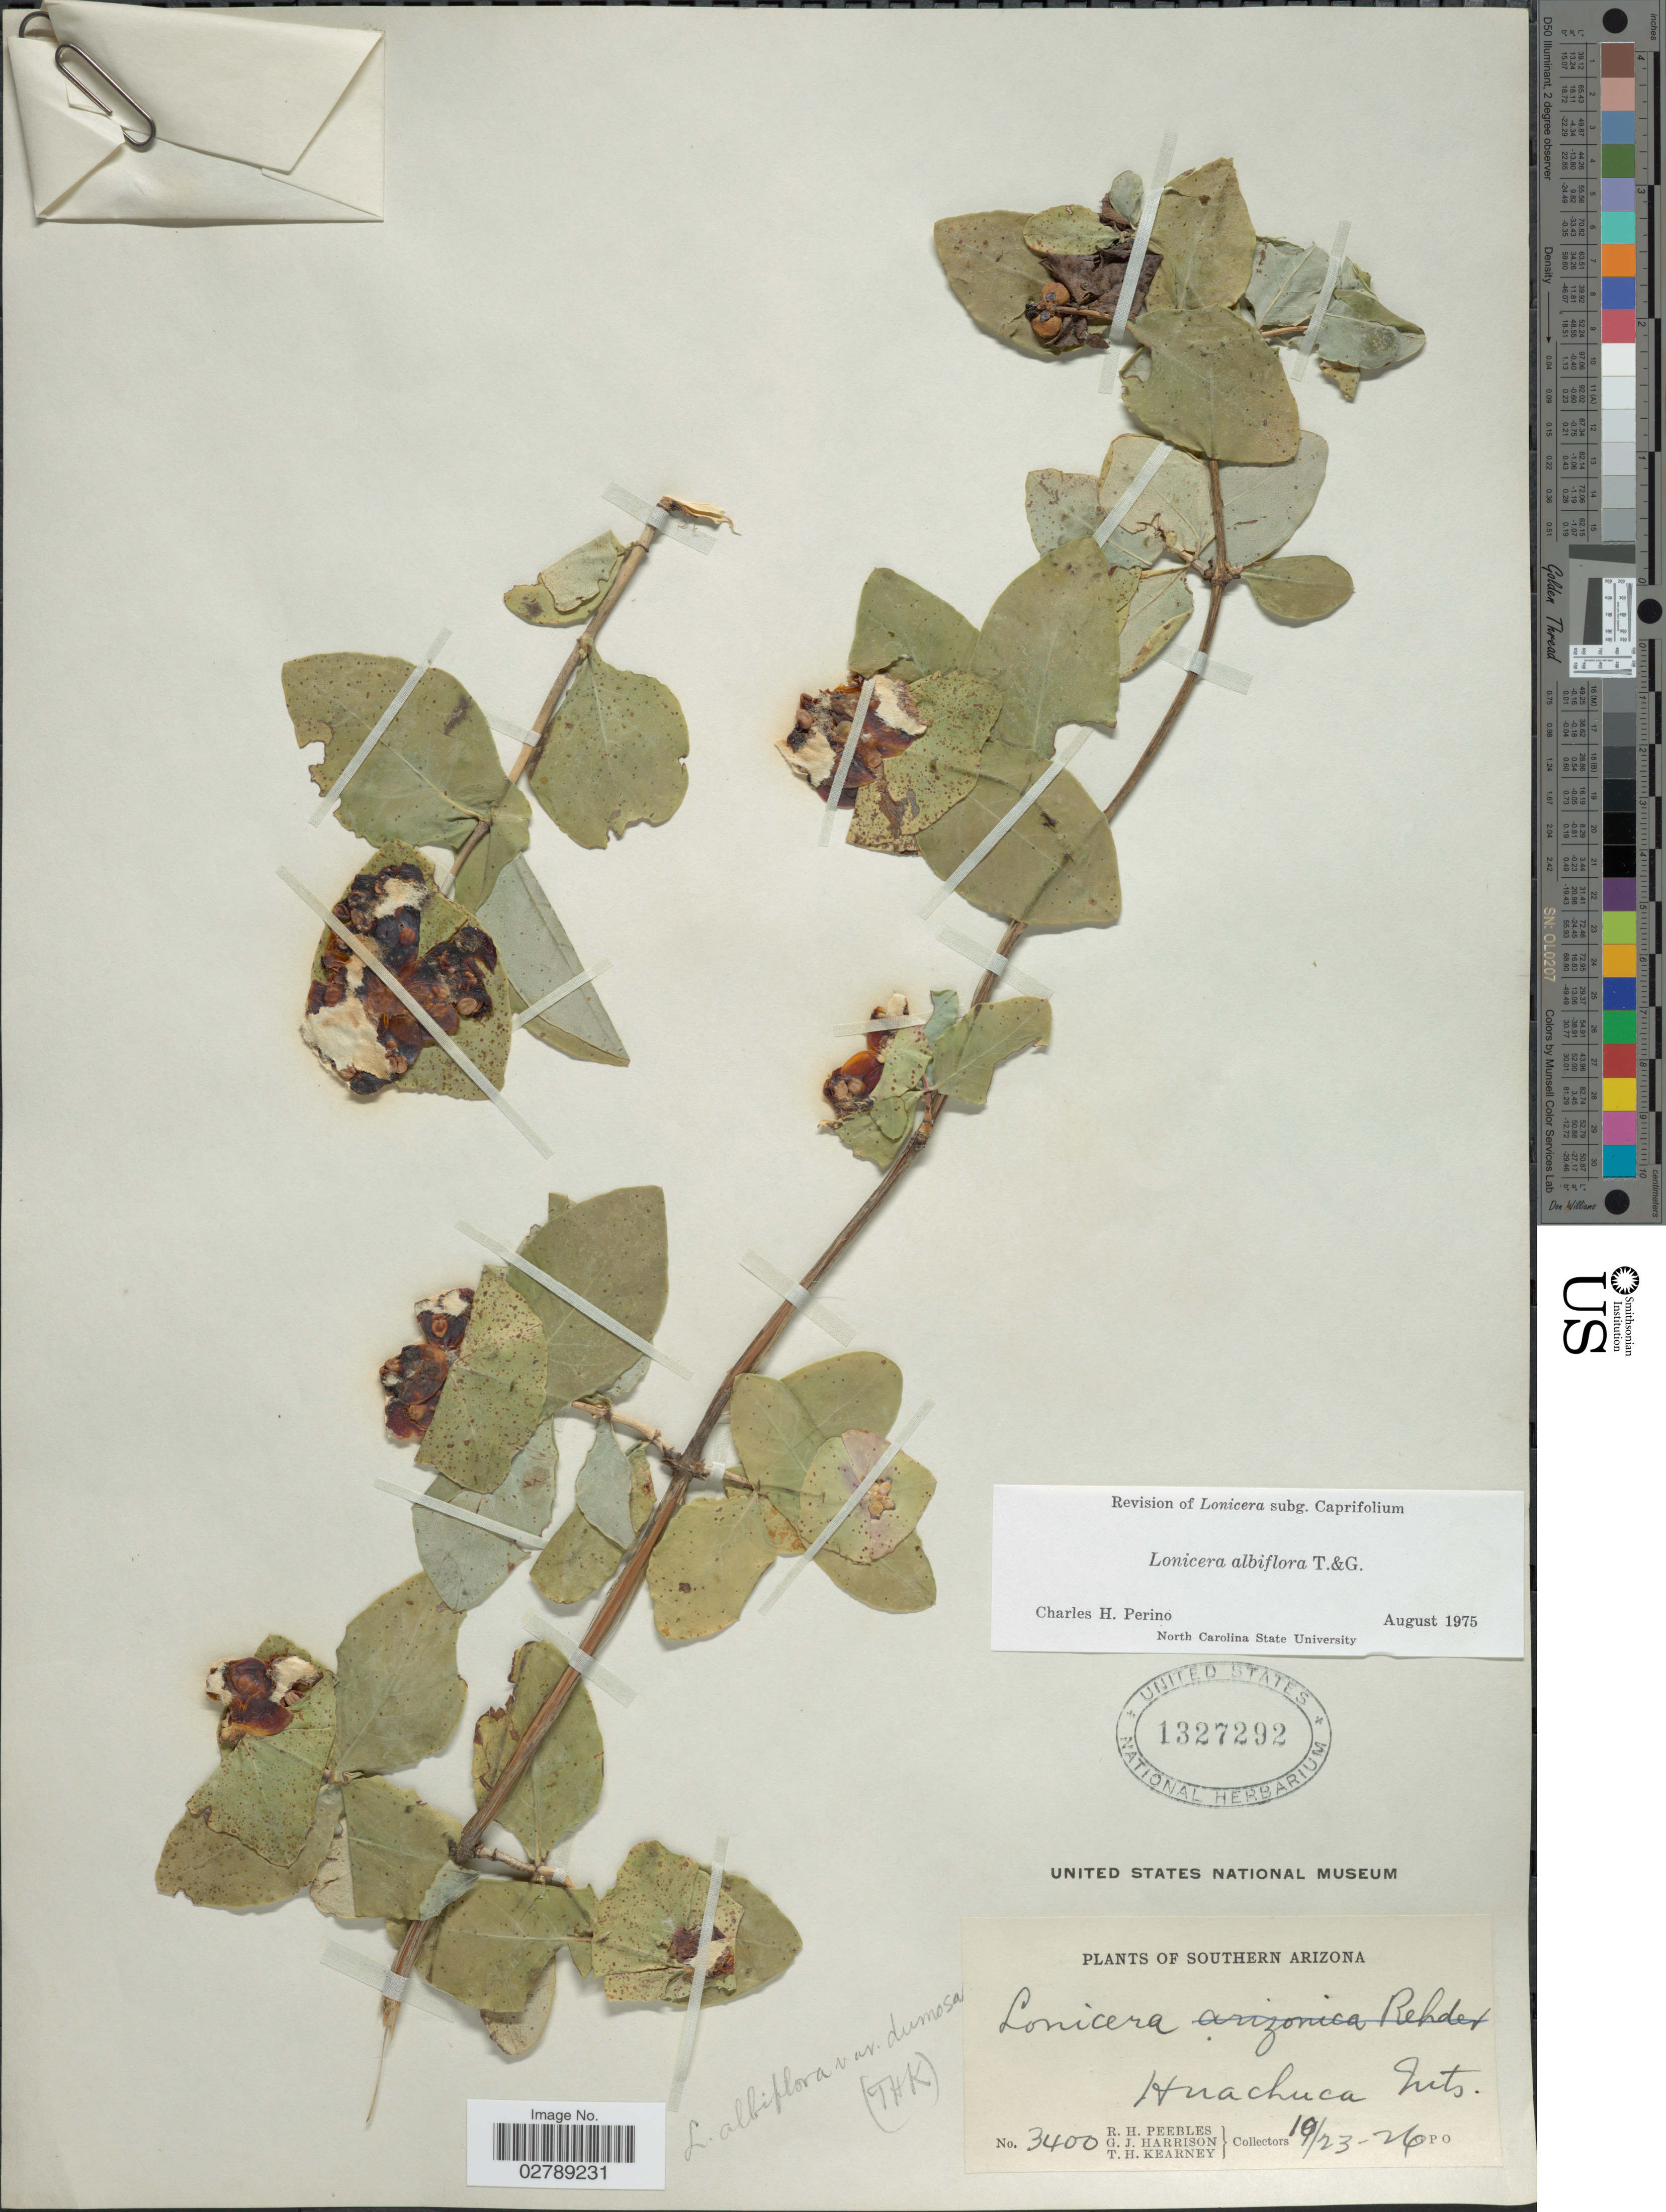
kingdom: Plantae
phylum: Tracheophyta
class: Magnoliopsida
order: Dipsacales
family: Caprifoliaceae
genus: Lonicera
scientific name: Lonicera dumosa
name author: A. Gray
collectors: R. H. Peebles, G. J. Harrison & T. H. Kearney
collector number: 3400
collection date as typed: Transcribed d/m/y: 23/10/26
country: United States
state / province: Arizona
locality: Southern Arizona. Huachuca Mts.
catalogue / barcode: US 1327292